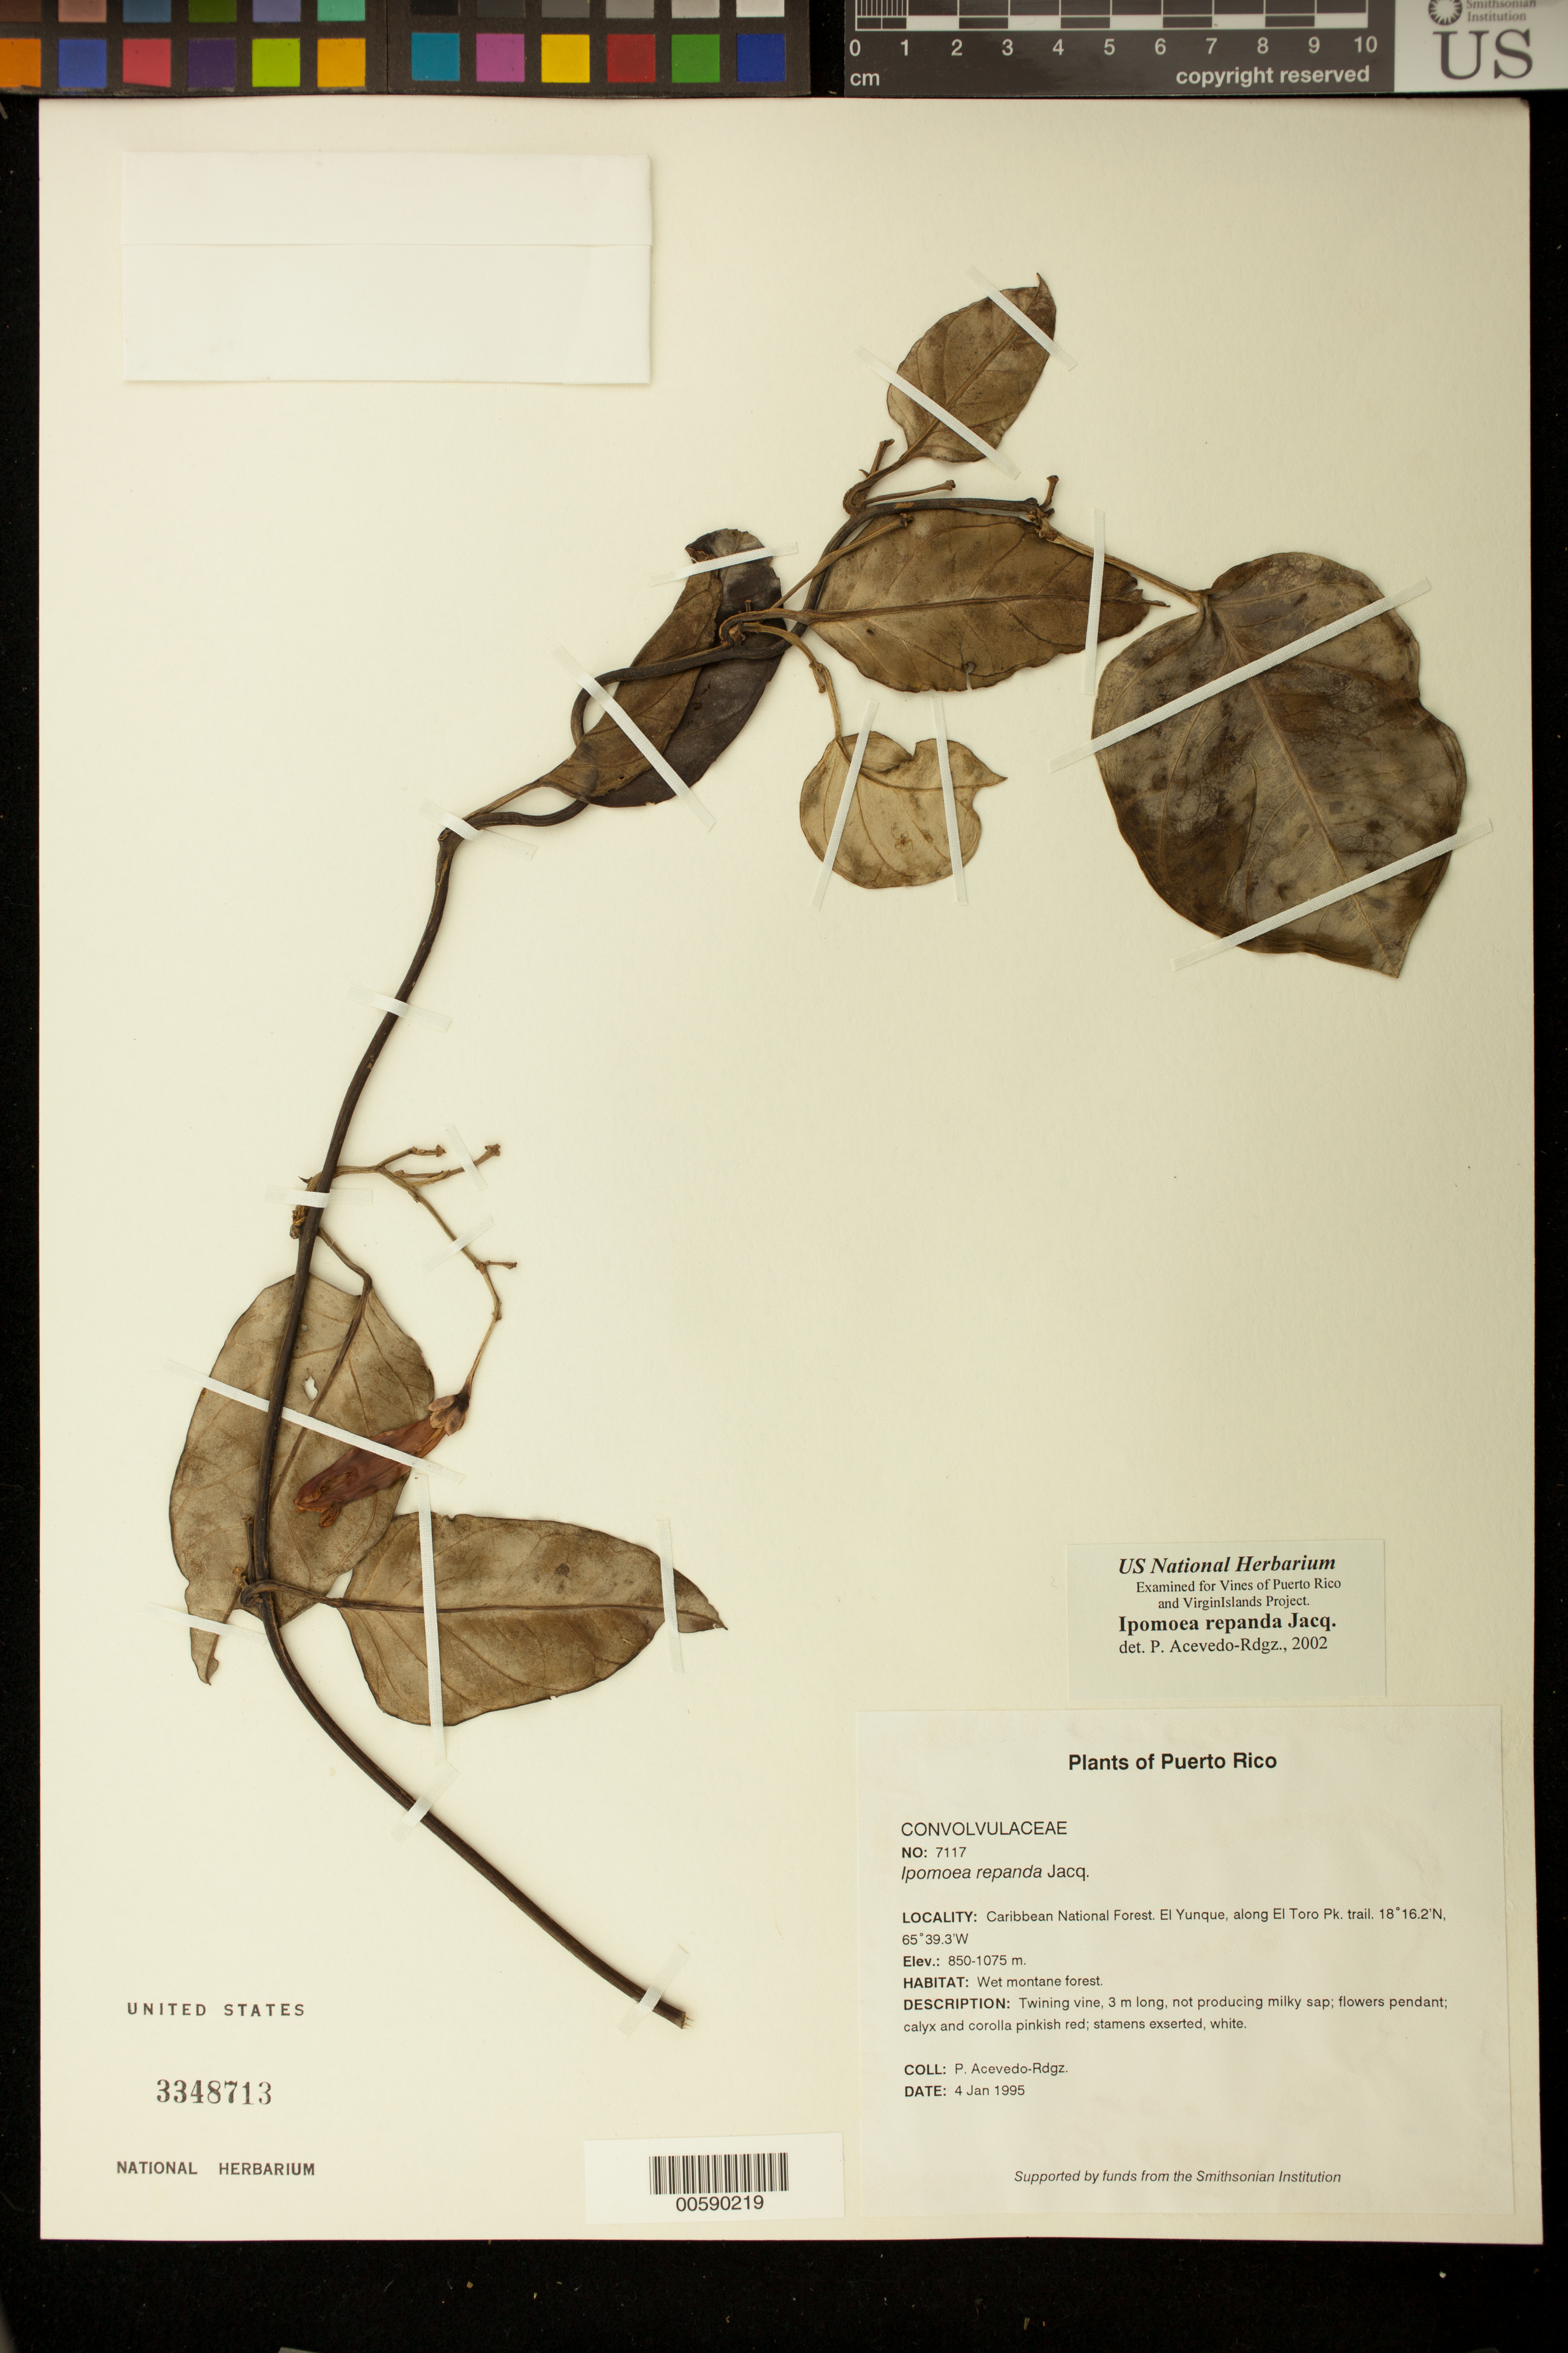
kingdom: Plantae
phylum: Tracheophyta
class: Magnoliopsida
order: Solanales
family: Convolvulaceae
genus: Ipomoea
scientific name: Ipomoea repanda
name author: Jacq.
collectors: P. Acevedo-Rodr.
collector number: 7117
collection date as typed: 04 Jan 1995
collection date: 1995-01-04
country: Puerto Rico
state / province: Río Grande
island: Puerto Rico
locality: Río Grande; Caribbean National Forest. El Yunque, along El Toro Pk. trail.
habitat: Wet montane forest.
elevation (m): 850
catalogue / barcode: US 3348713